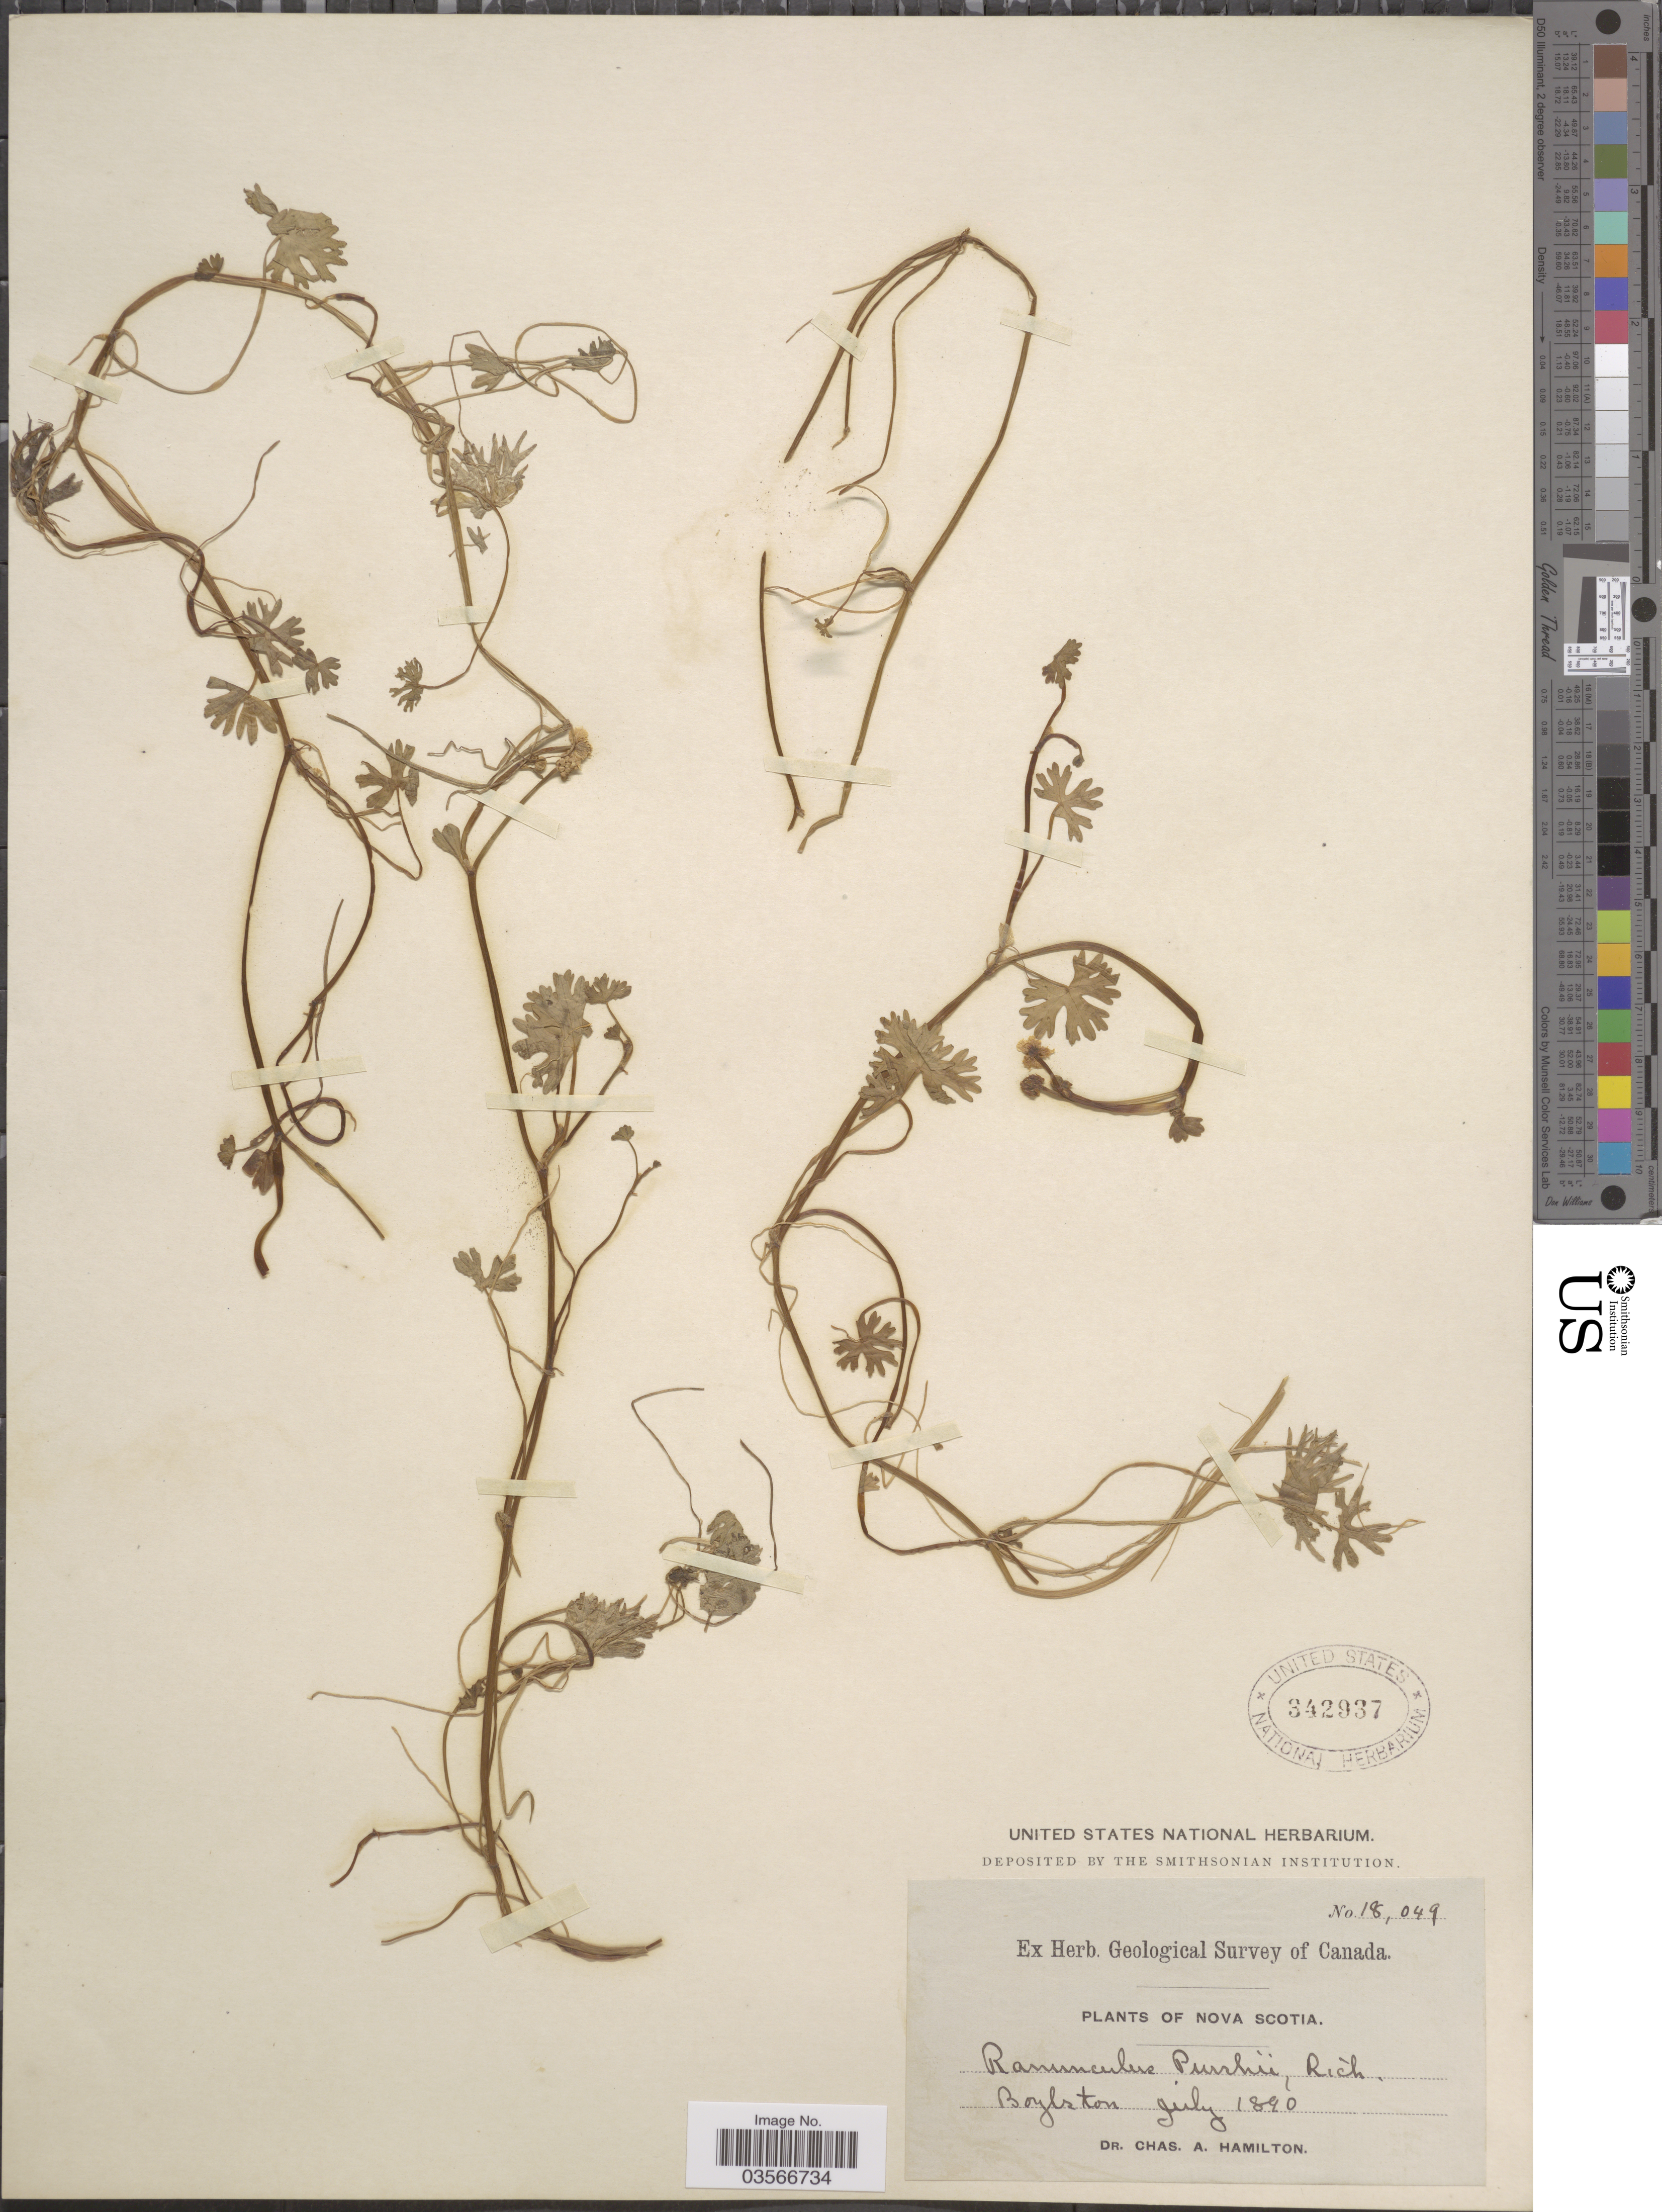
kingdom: Plantae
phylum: Tracheophyta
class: Magnoliopsida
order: Ranunculales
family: Ranunculaceae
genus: Ranunculus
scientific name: Ranunculus gmelinii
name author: DC.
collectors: C. A. Hamilton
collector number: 18049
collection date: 1890-07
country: Canada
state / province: Nova Scotia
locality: Boylston.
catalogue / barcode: US 342937